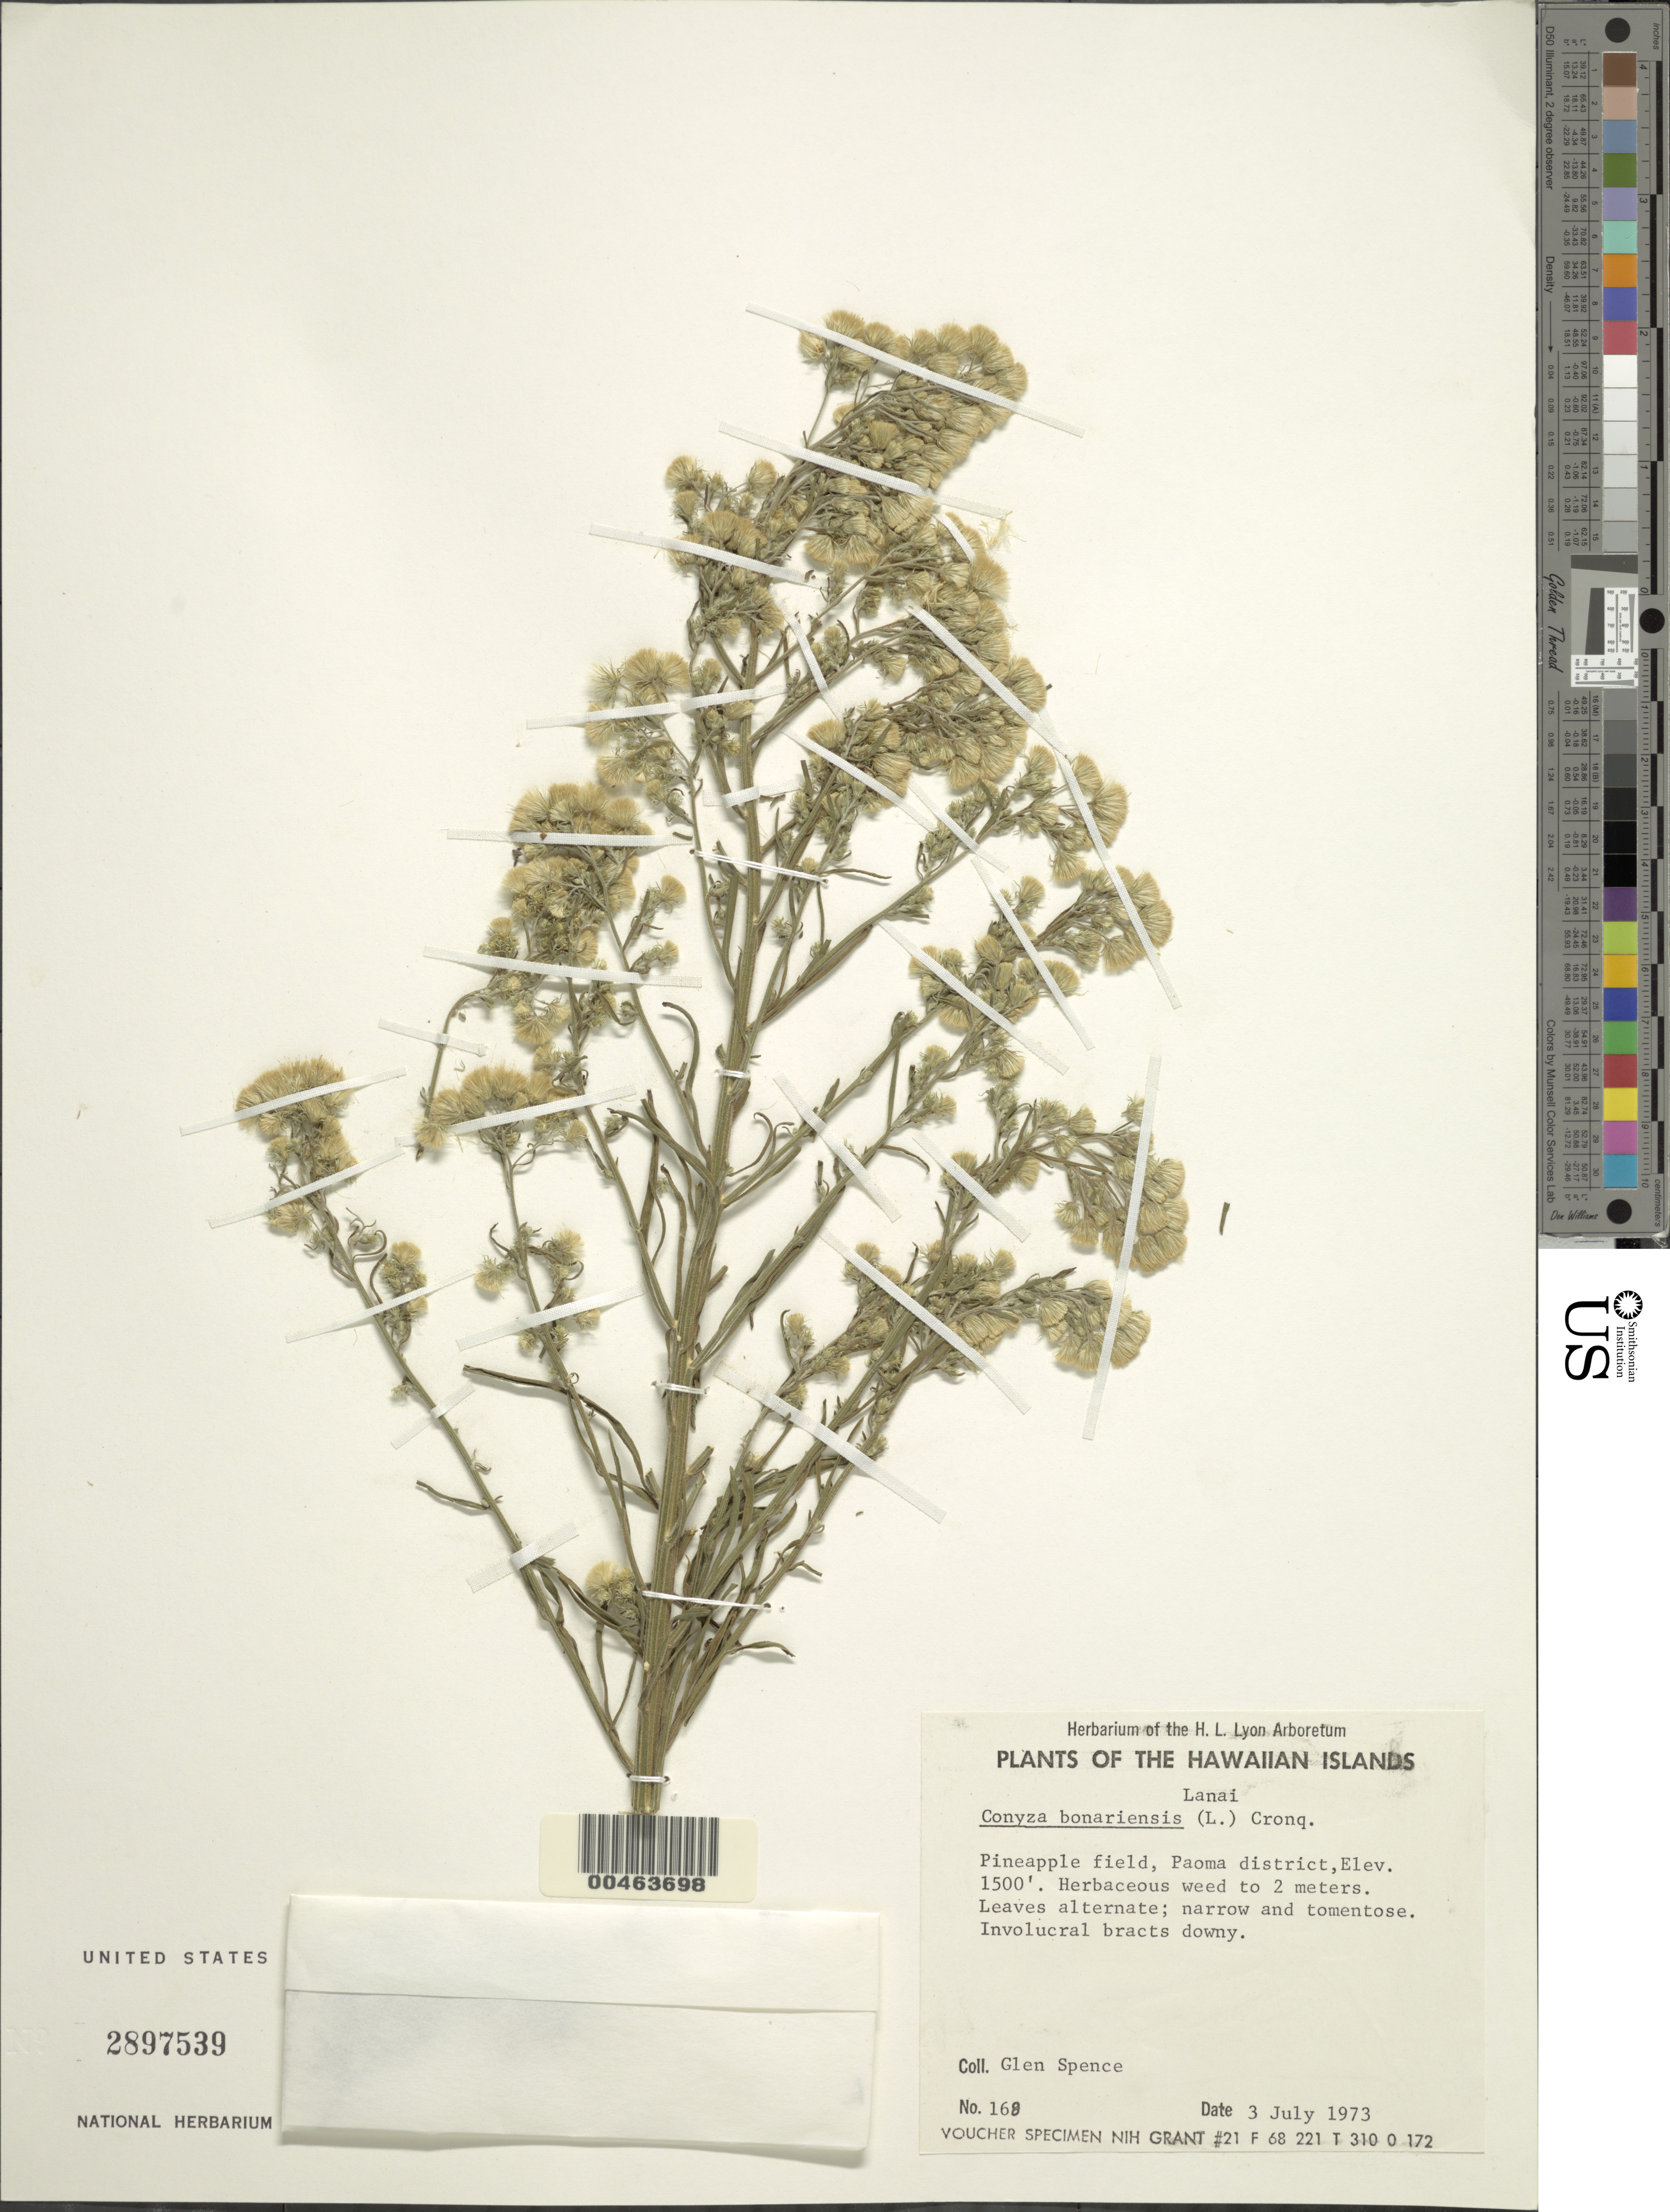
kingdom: Plantae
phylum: Tracheophyta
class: Magnoliopsida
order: Asterales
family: Asteraceae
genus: Erigeron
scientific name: Erigeron bonariensis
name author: L.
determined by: Wagner, W. L., (BOT), Smithsonian Institution - National Museum of Natural History (UNITED STATES)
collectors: G. Spence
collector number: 168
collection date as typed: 3 Jul 1973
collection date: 1973-07-03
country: United States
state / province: Hawaii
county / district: Maui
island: Lana'i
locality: Paoma district.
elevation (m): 457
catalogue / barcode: US 2897539